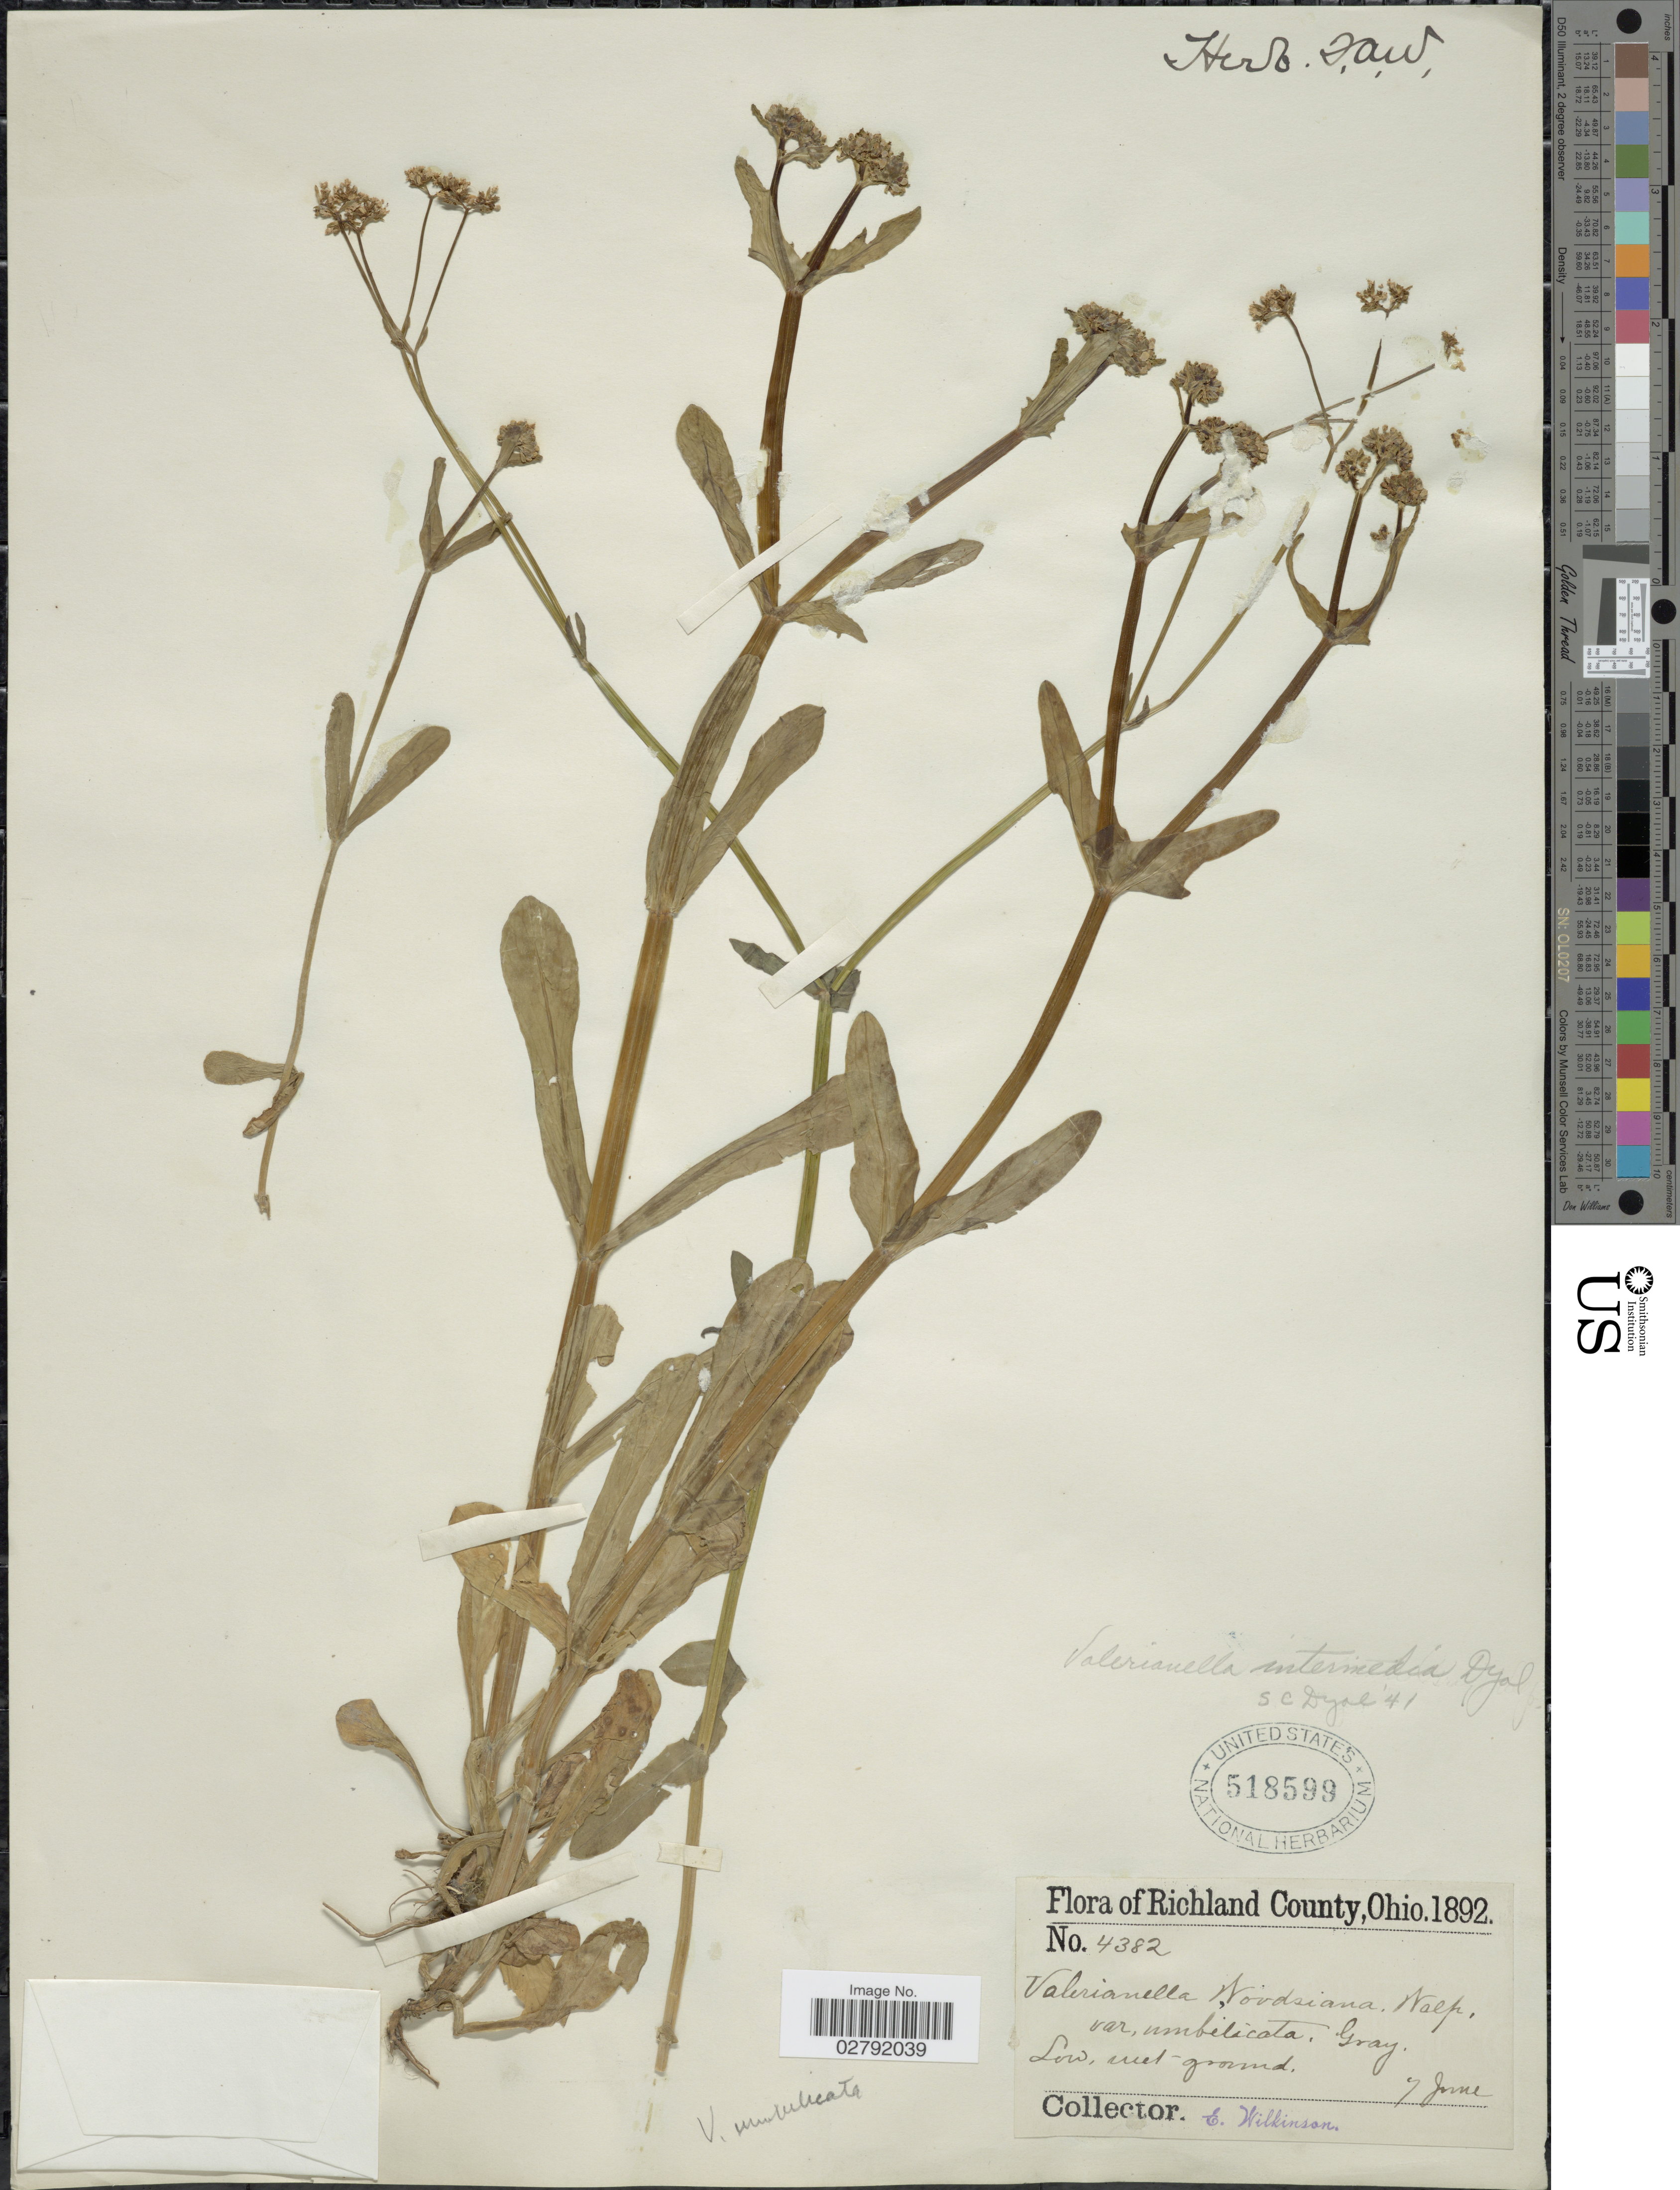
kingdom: Plantae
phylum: Tracheophyta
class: Magnoliopsida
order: Dipsacales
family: Caprifoliaceae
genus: Valerianella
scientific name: Valerianella intermedia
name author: Dyal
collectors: E. Wilkinson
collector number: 4382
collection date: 1892-06-07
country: United States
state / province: Ohio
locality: Richland County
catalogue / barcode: US 518599